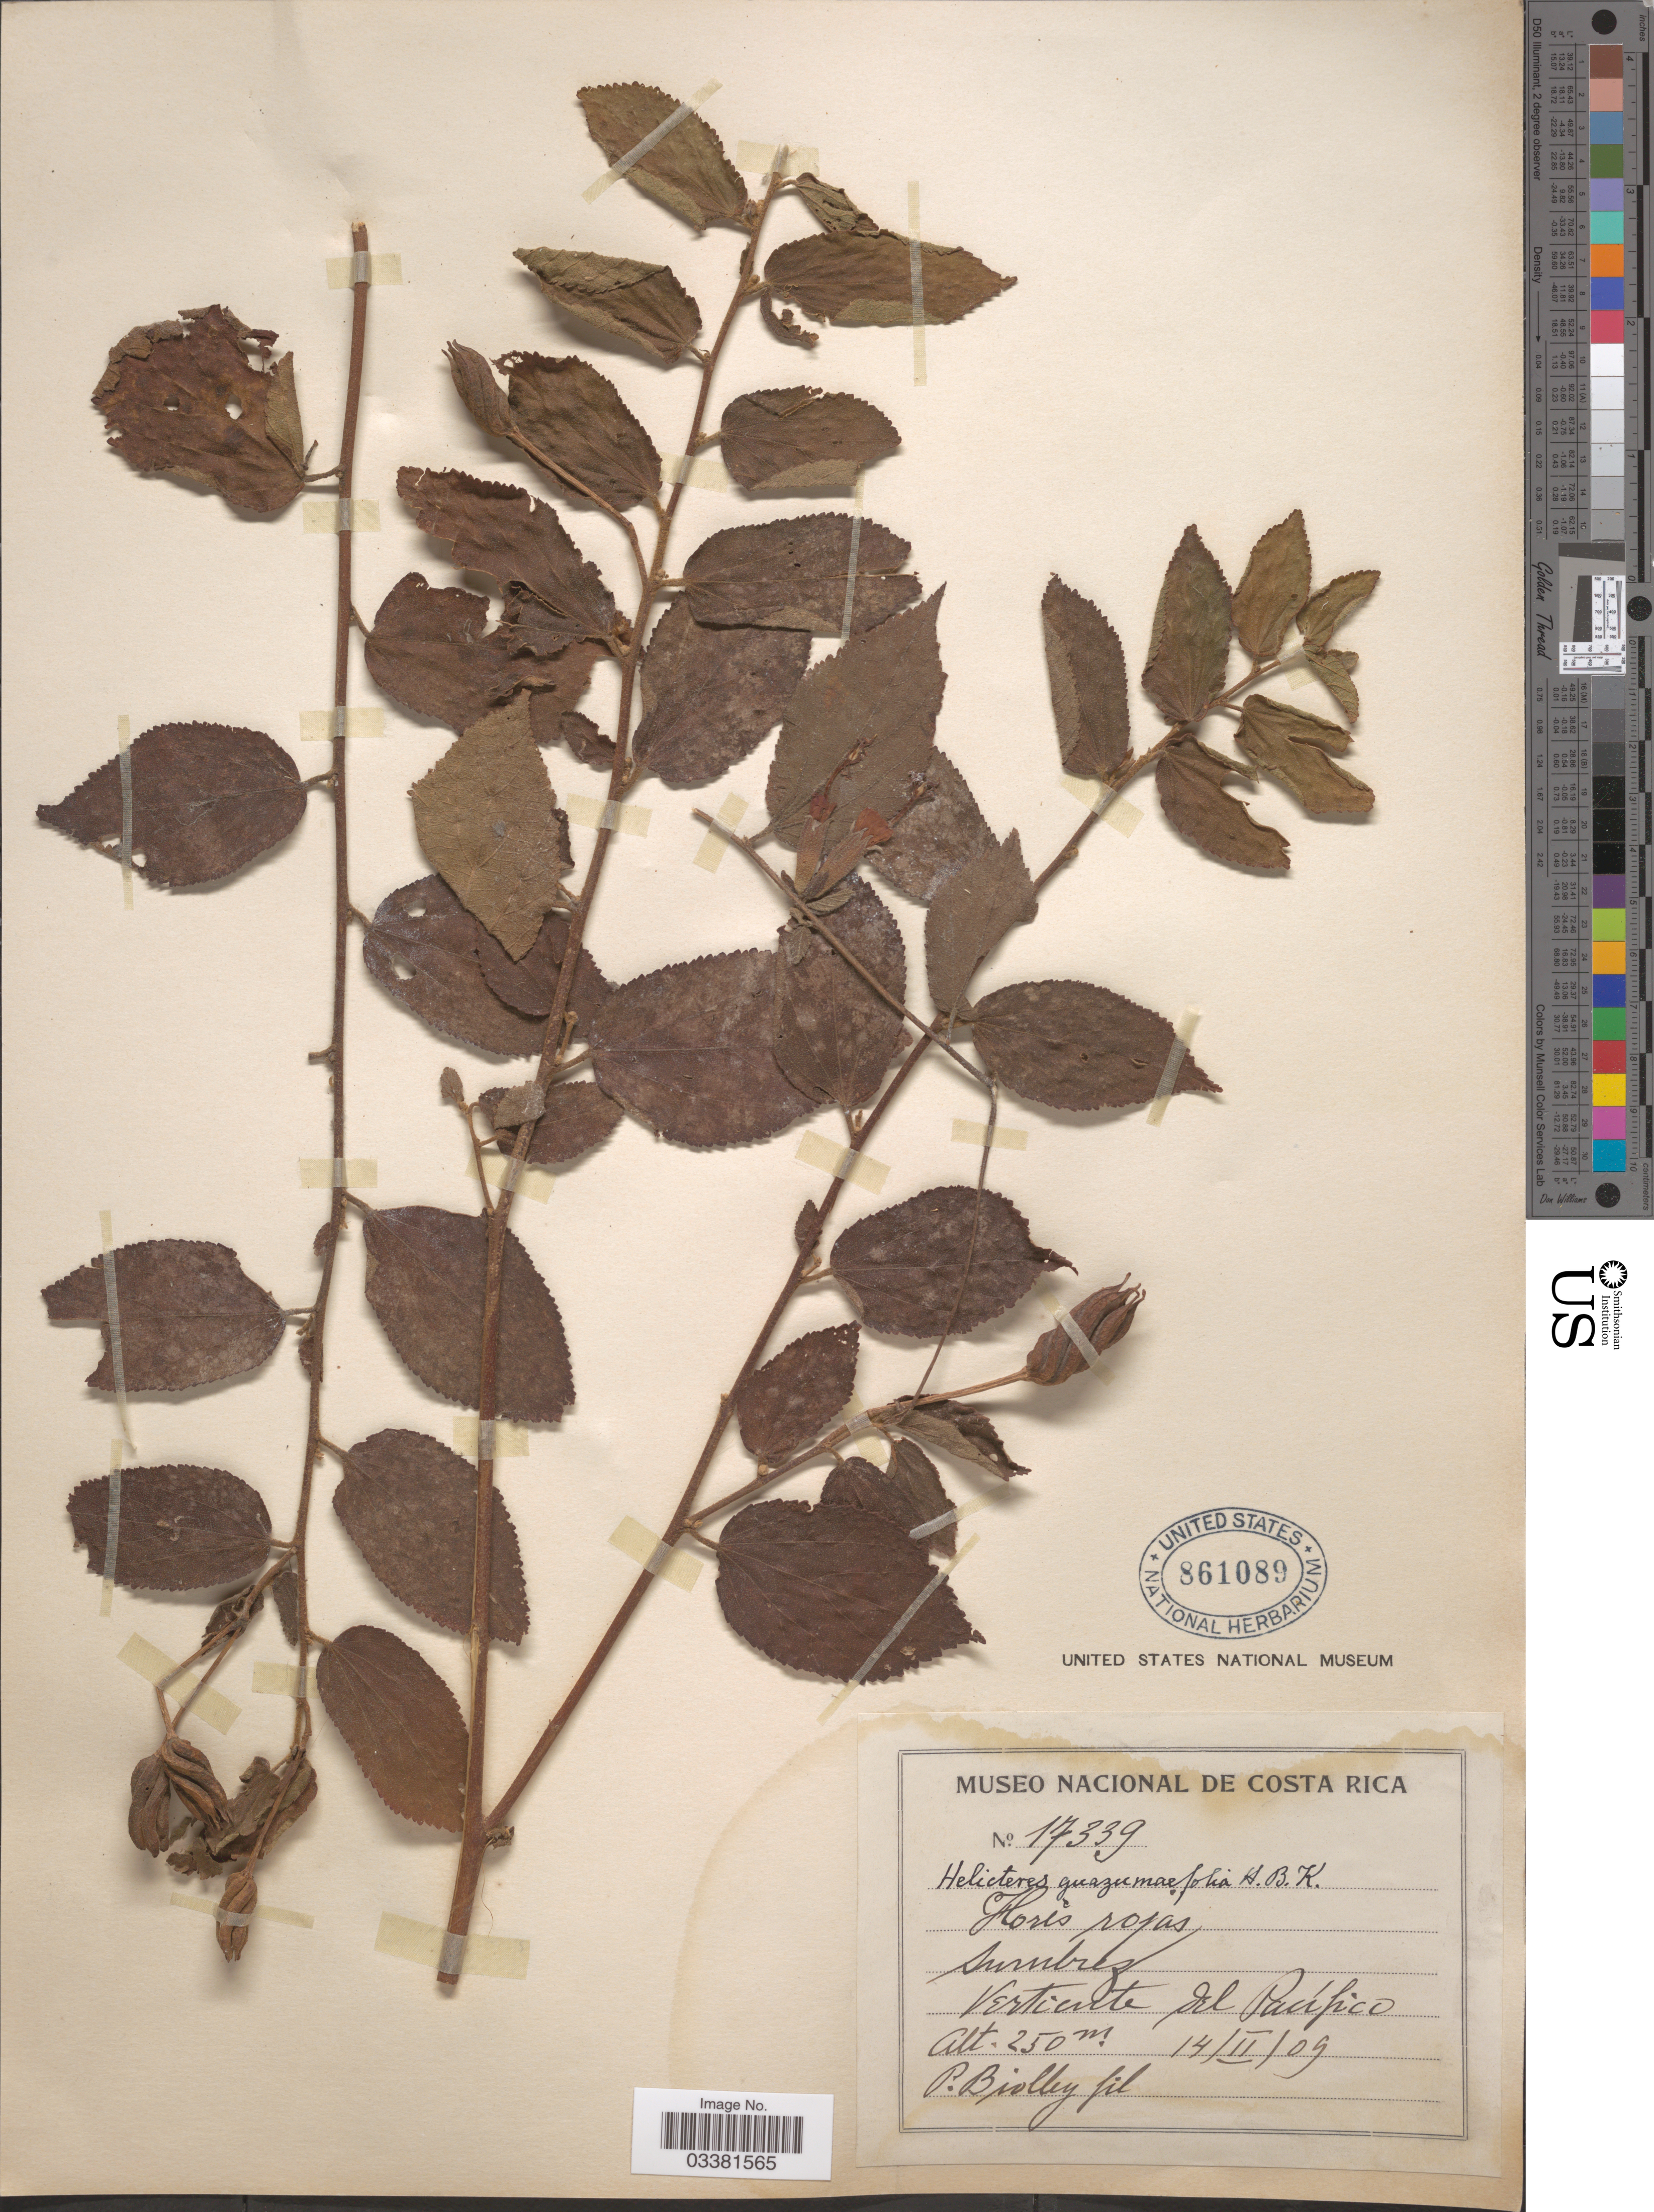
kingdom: Plantae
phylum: Tracheophyta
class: Magnoliopsida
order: Malvales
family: Malvaceae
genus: Helicteres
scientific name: Helicteres guazumifolia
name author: Kunth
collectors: P. Biolley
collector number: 17339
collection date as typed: Transcribed d/m/y: 14/2/9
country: Costa Rica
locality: Vertiente del Pacífico.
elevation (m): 250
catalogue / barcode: US 861089